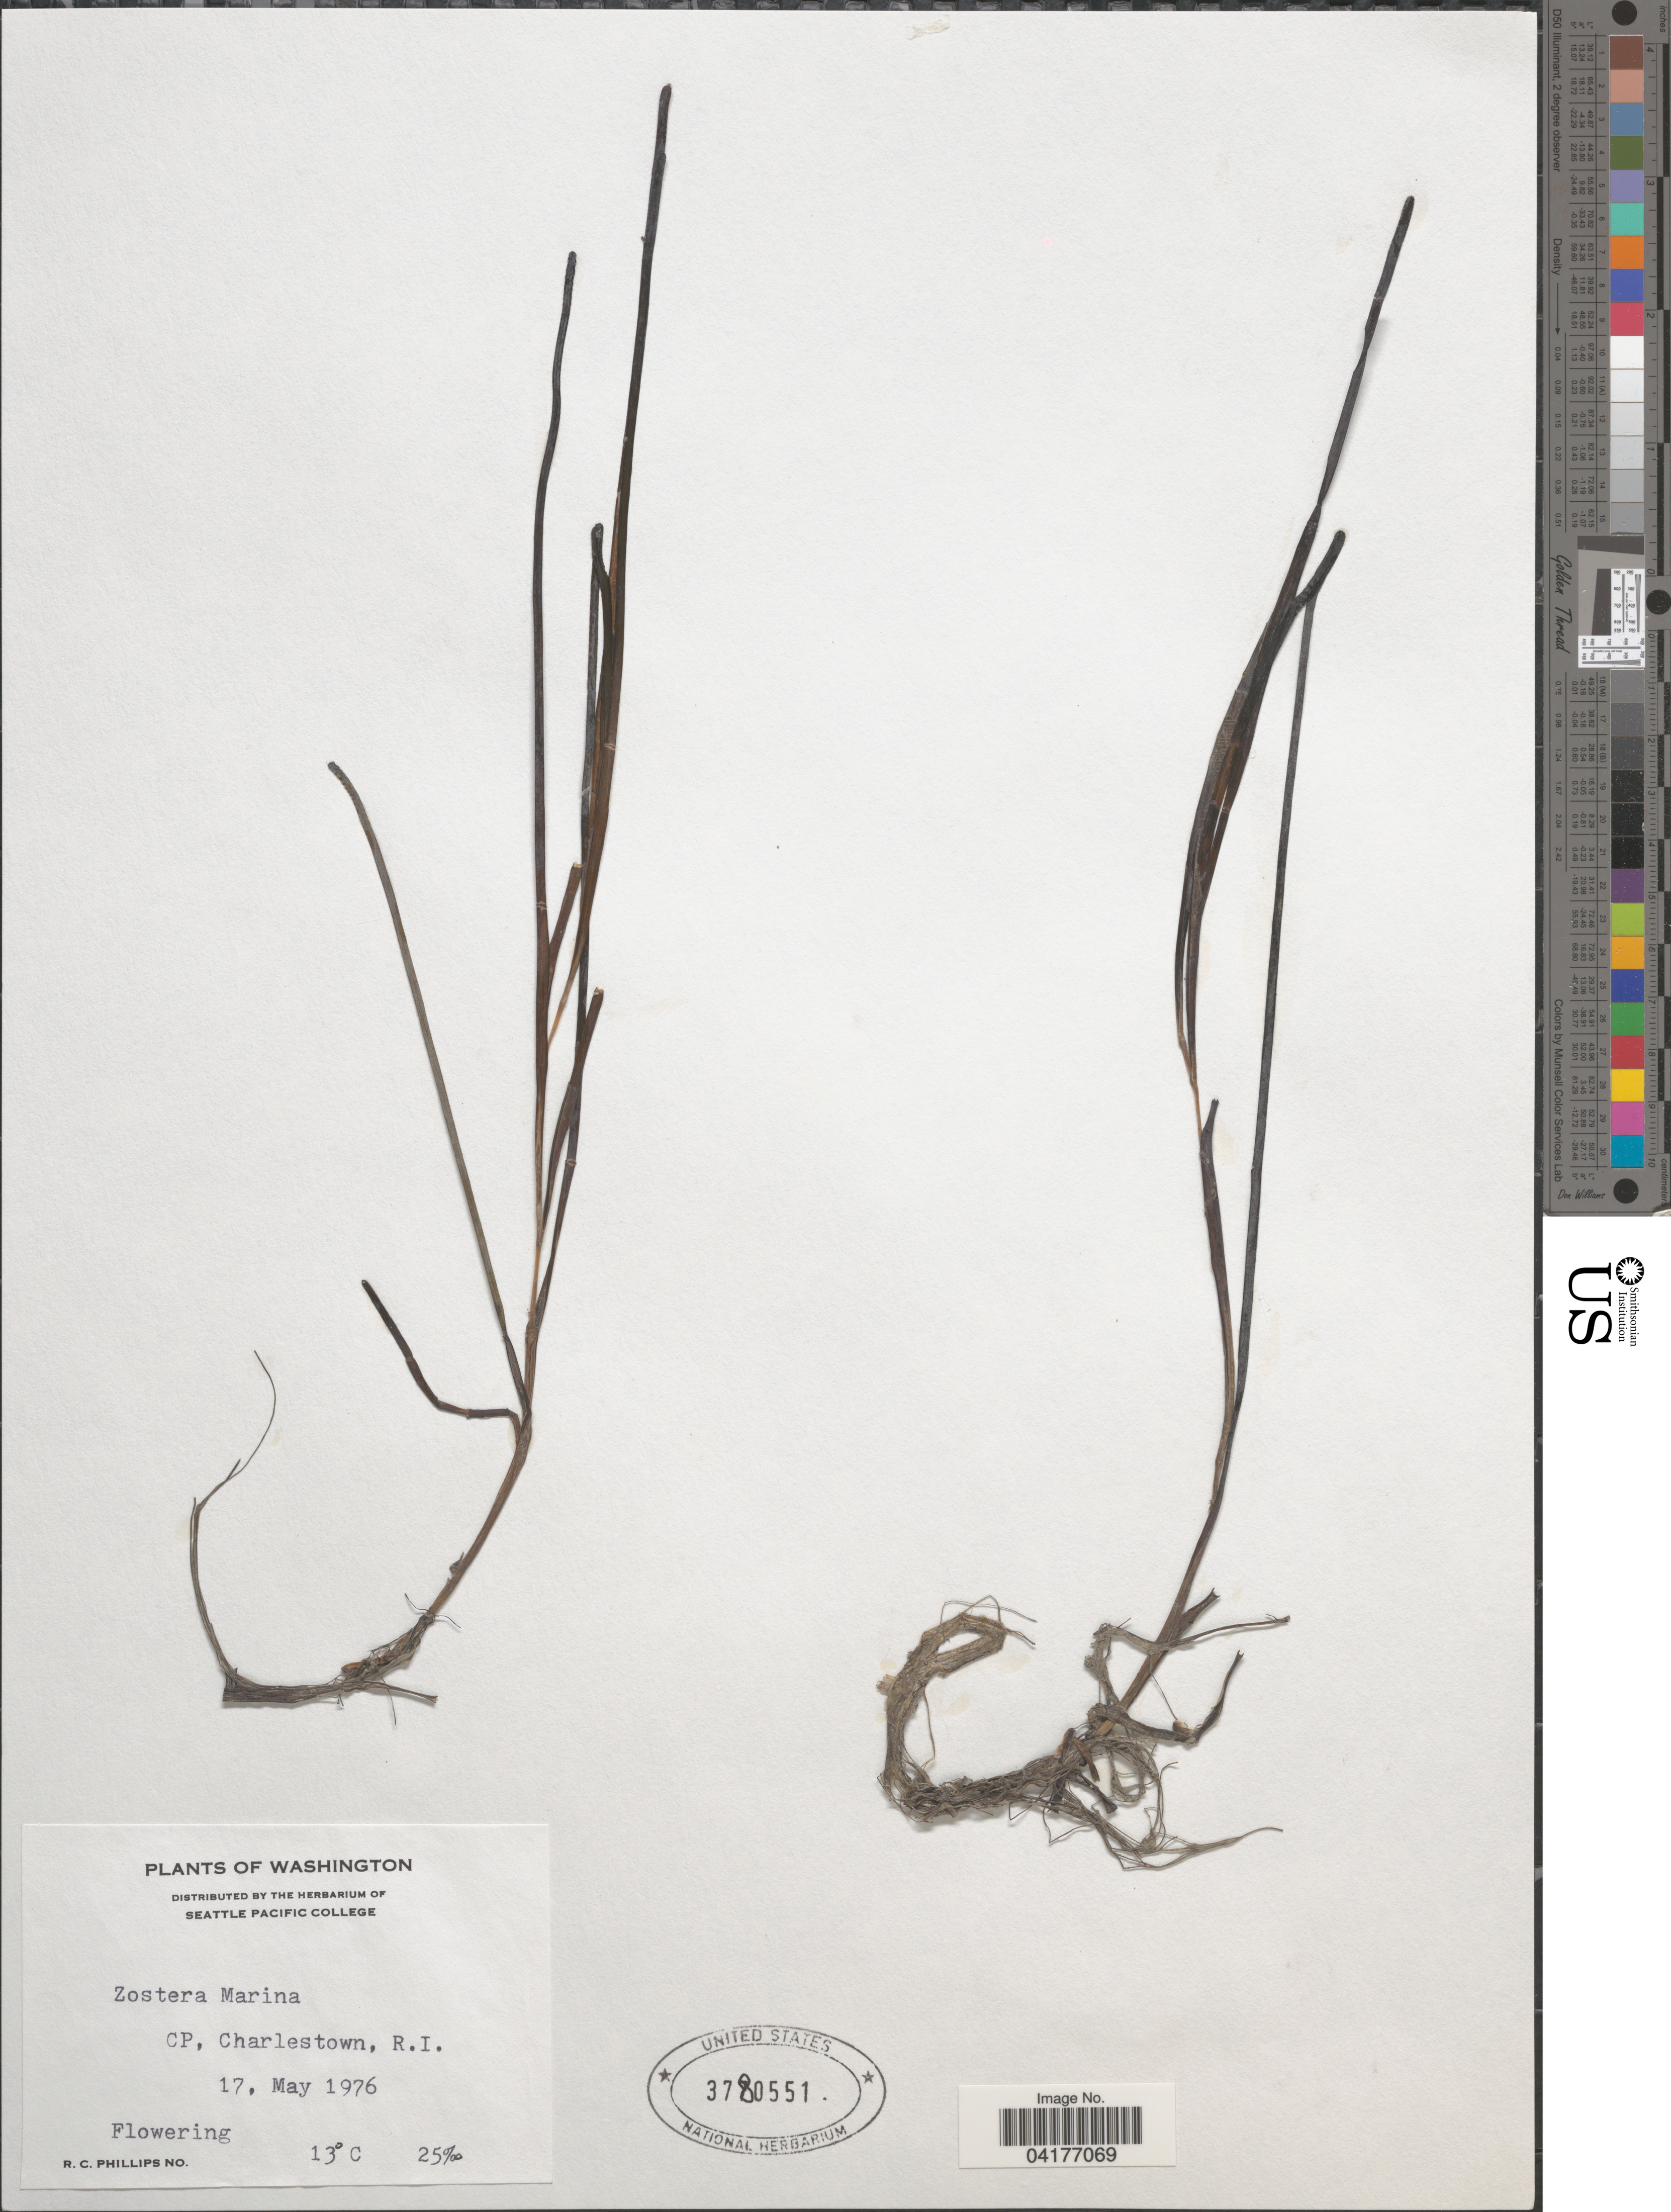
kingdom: Plantae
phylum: Tracheophyta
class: Liliopsida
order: Alismatales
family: Zosteraceae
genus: Zostera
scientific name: Zostera marina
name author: L.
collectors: R. C. Phillips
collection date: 1976-05-17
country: United States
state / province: Rhode Island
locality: CP, Charlestown, RI.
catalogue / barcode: US 3780551